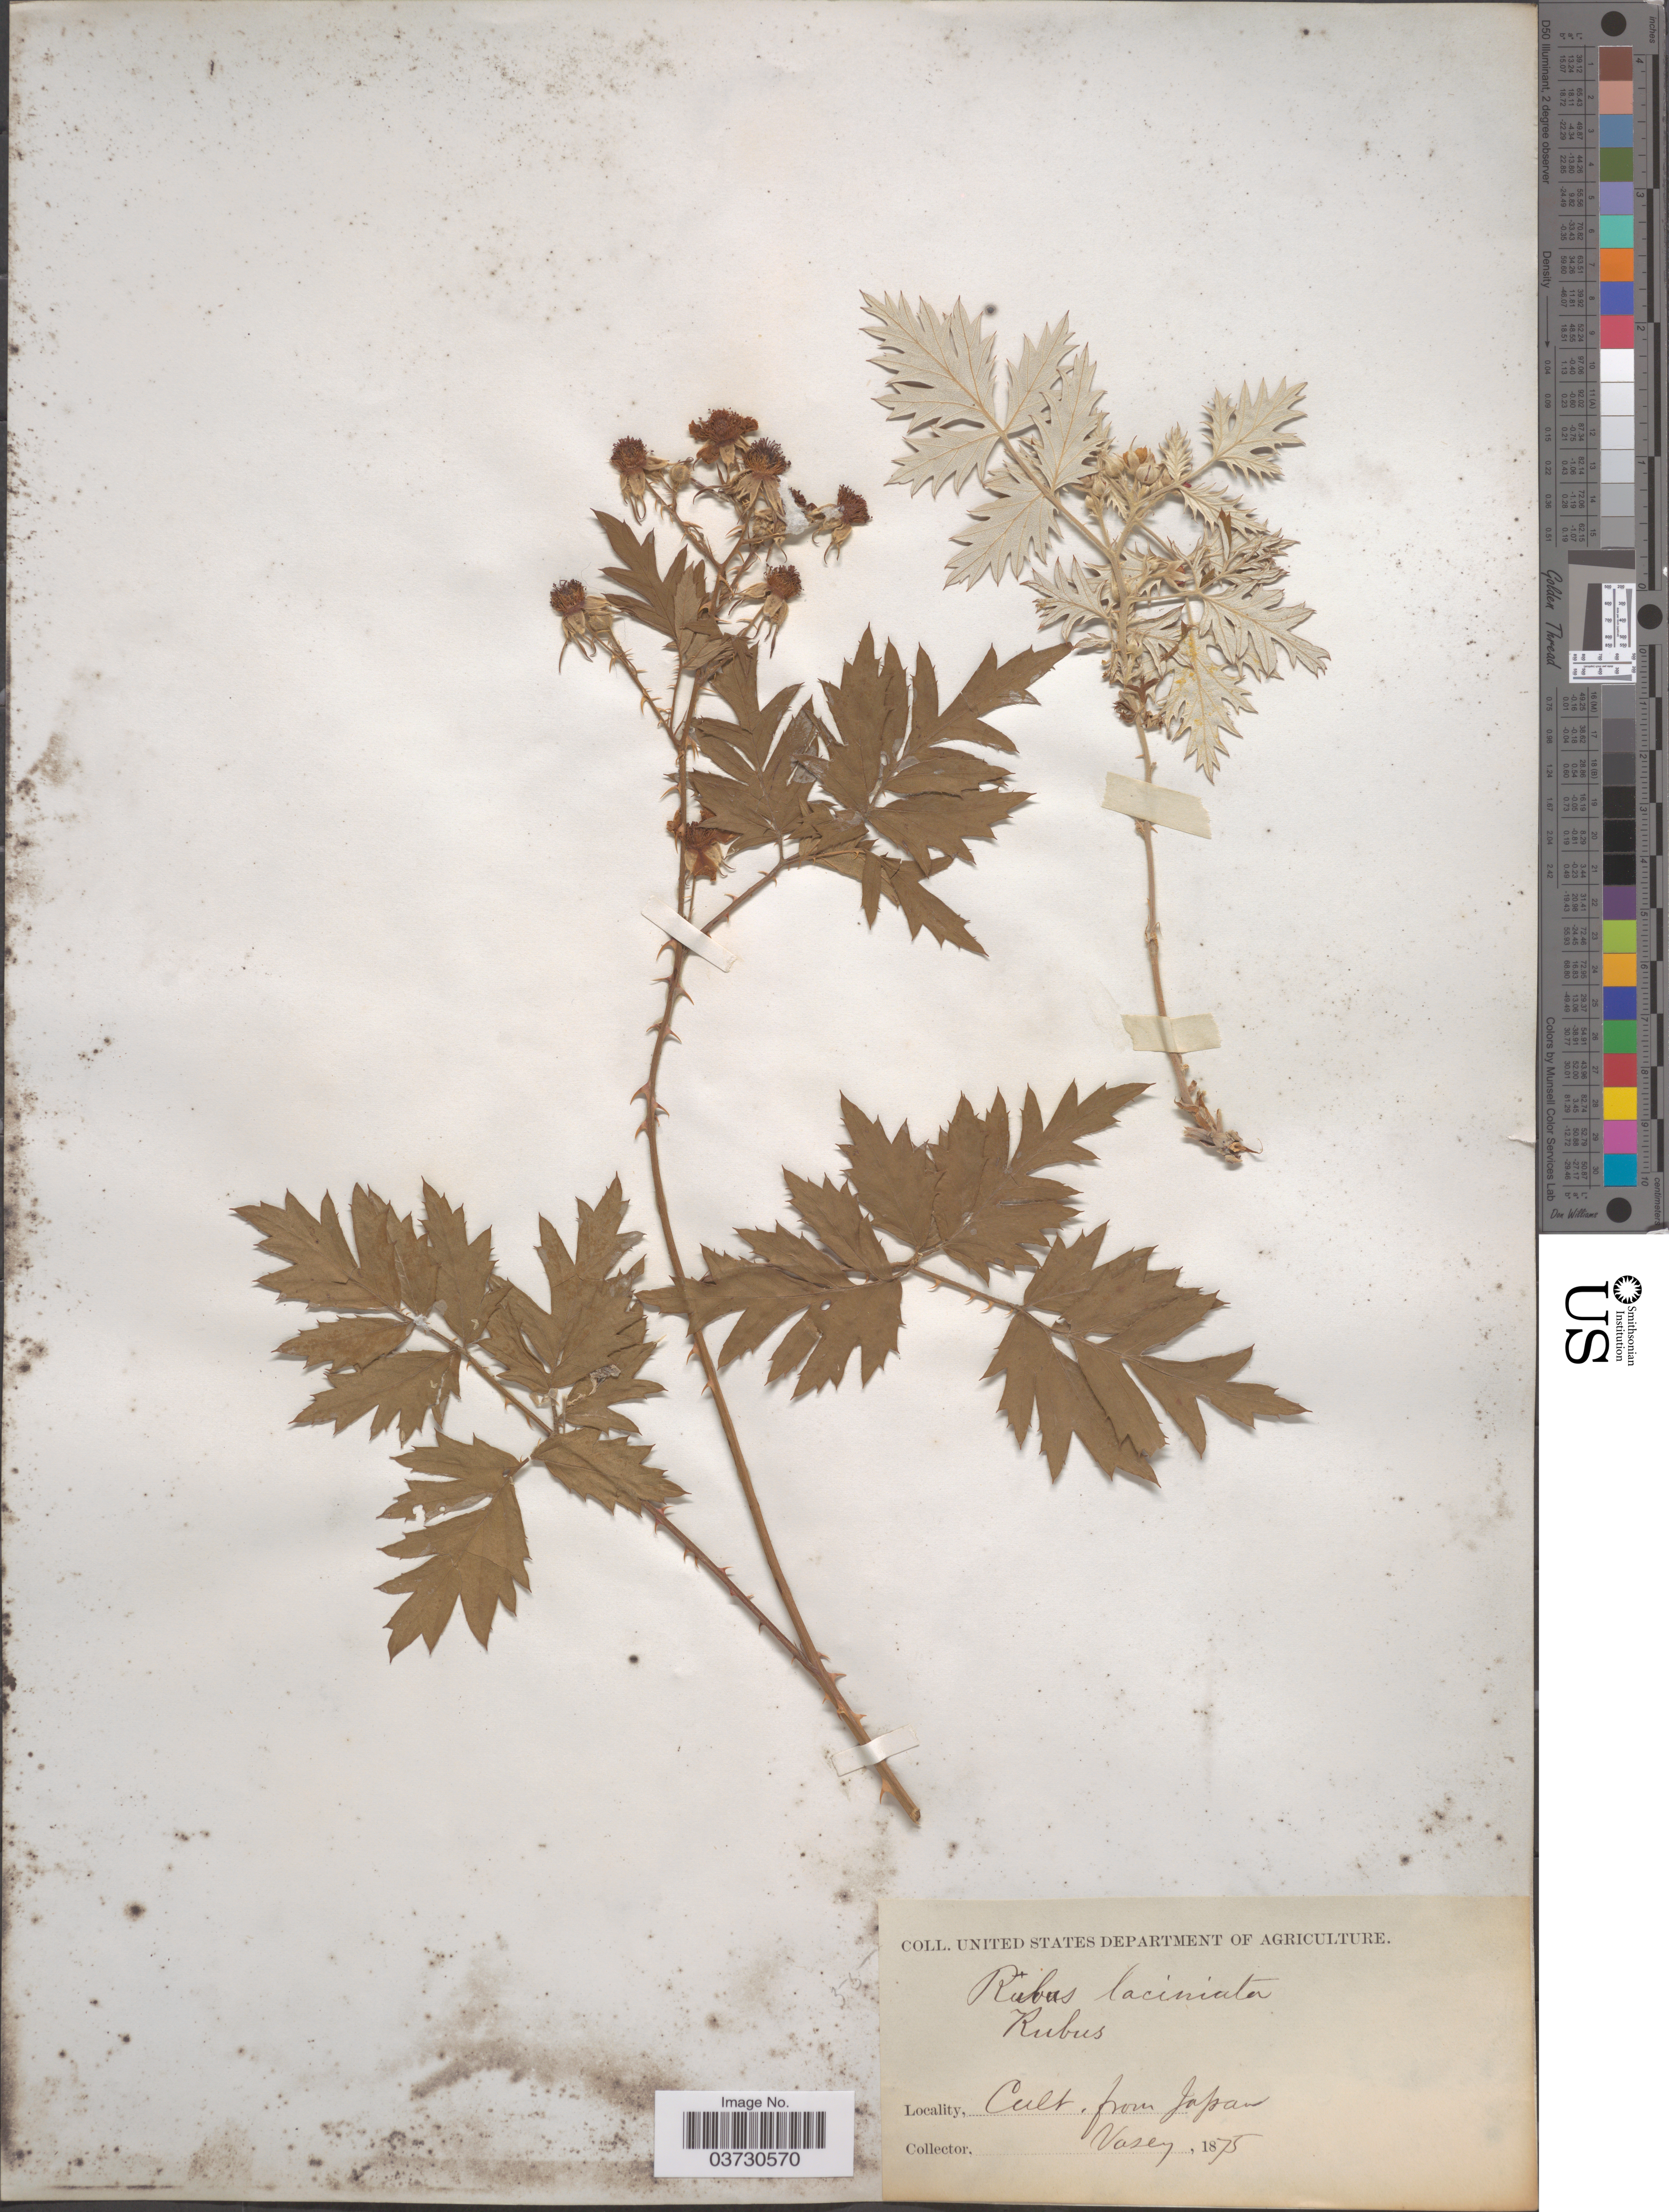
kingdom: Plantae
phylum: Tracheophyta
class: Magnoliopsida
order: Rosales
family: Rosaceae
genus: Rubus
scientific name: Rubus laciniatus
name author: Willd.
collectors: Vasey, --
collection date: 1875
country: United States